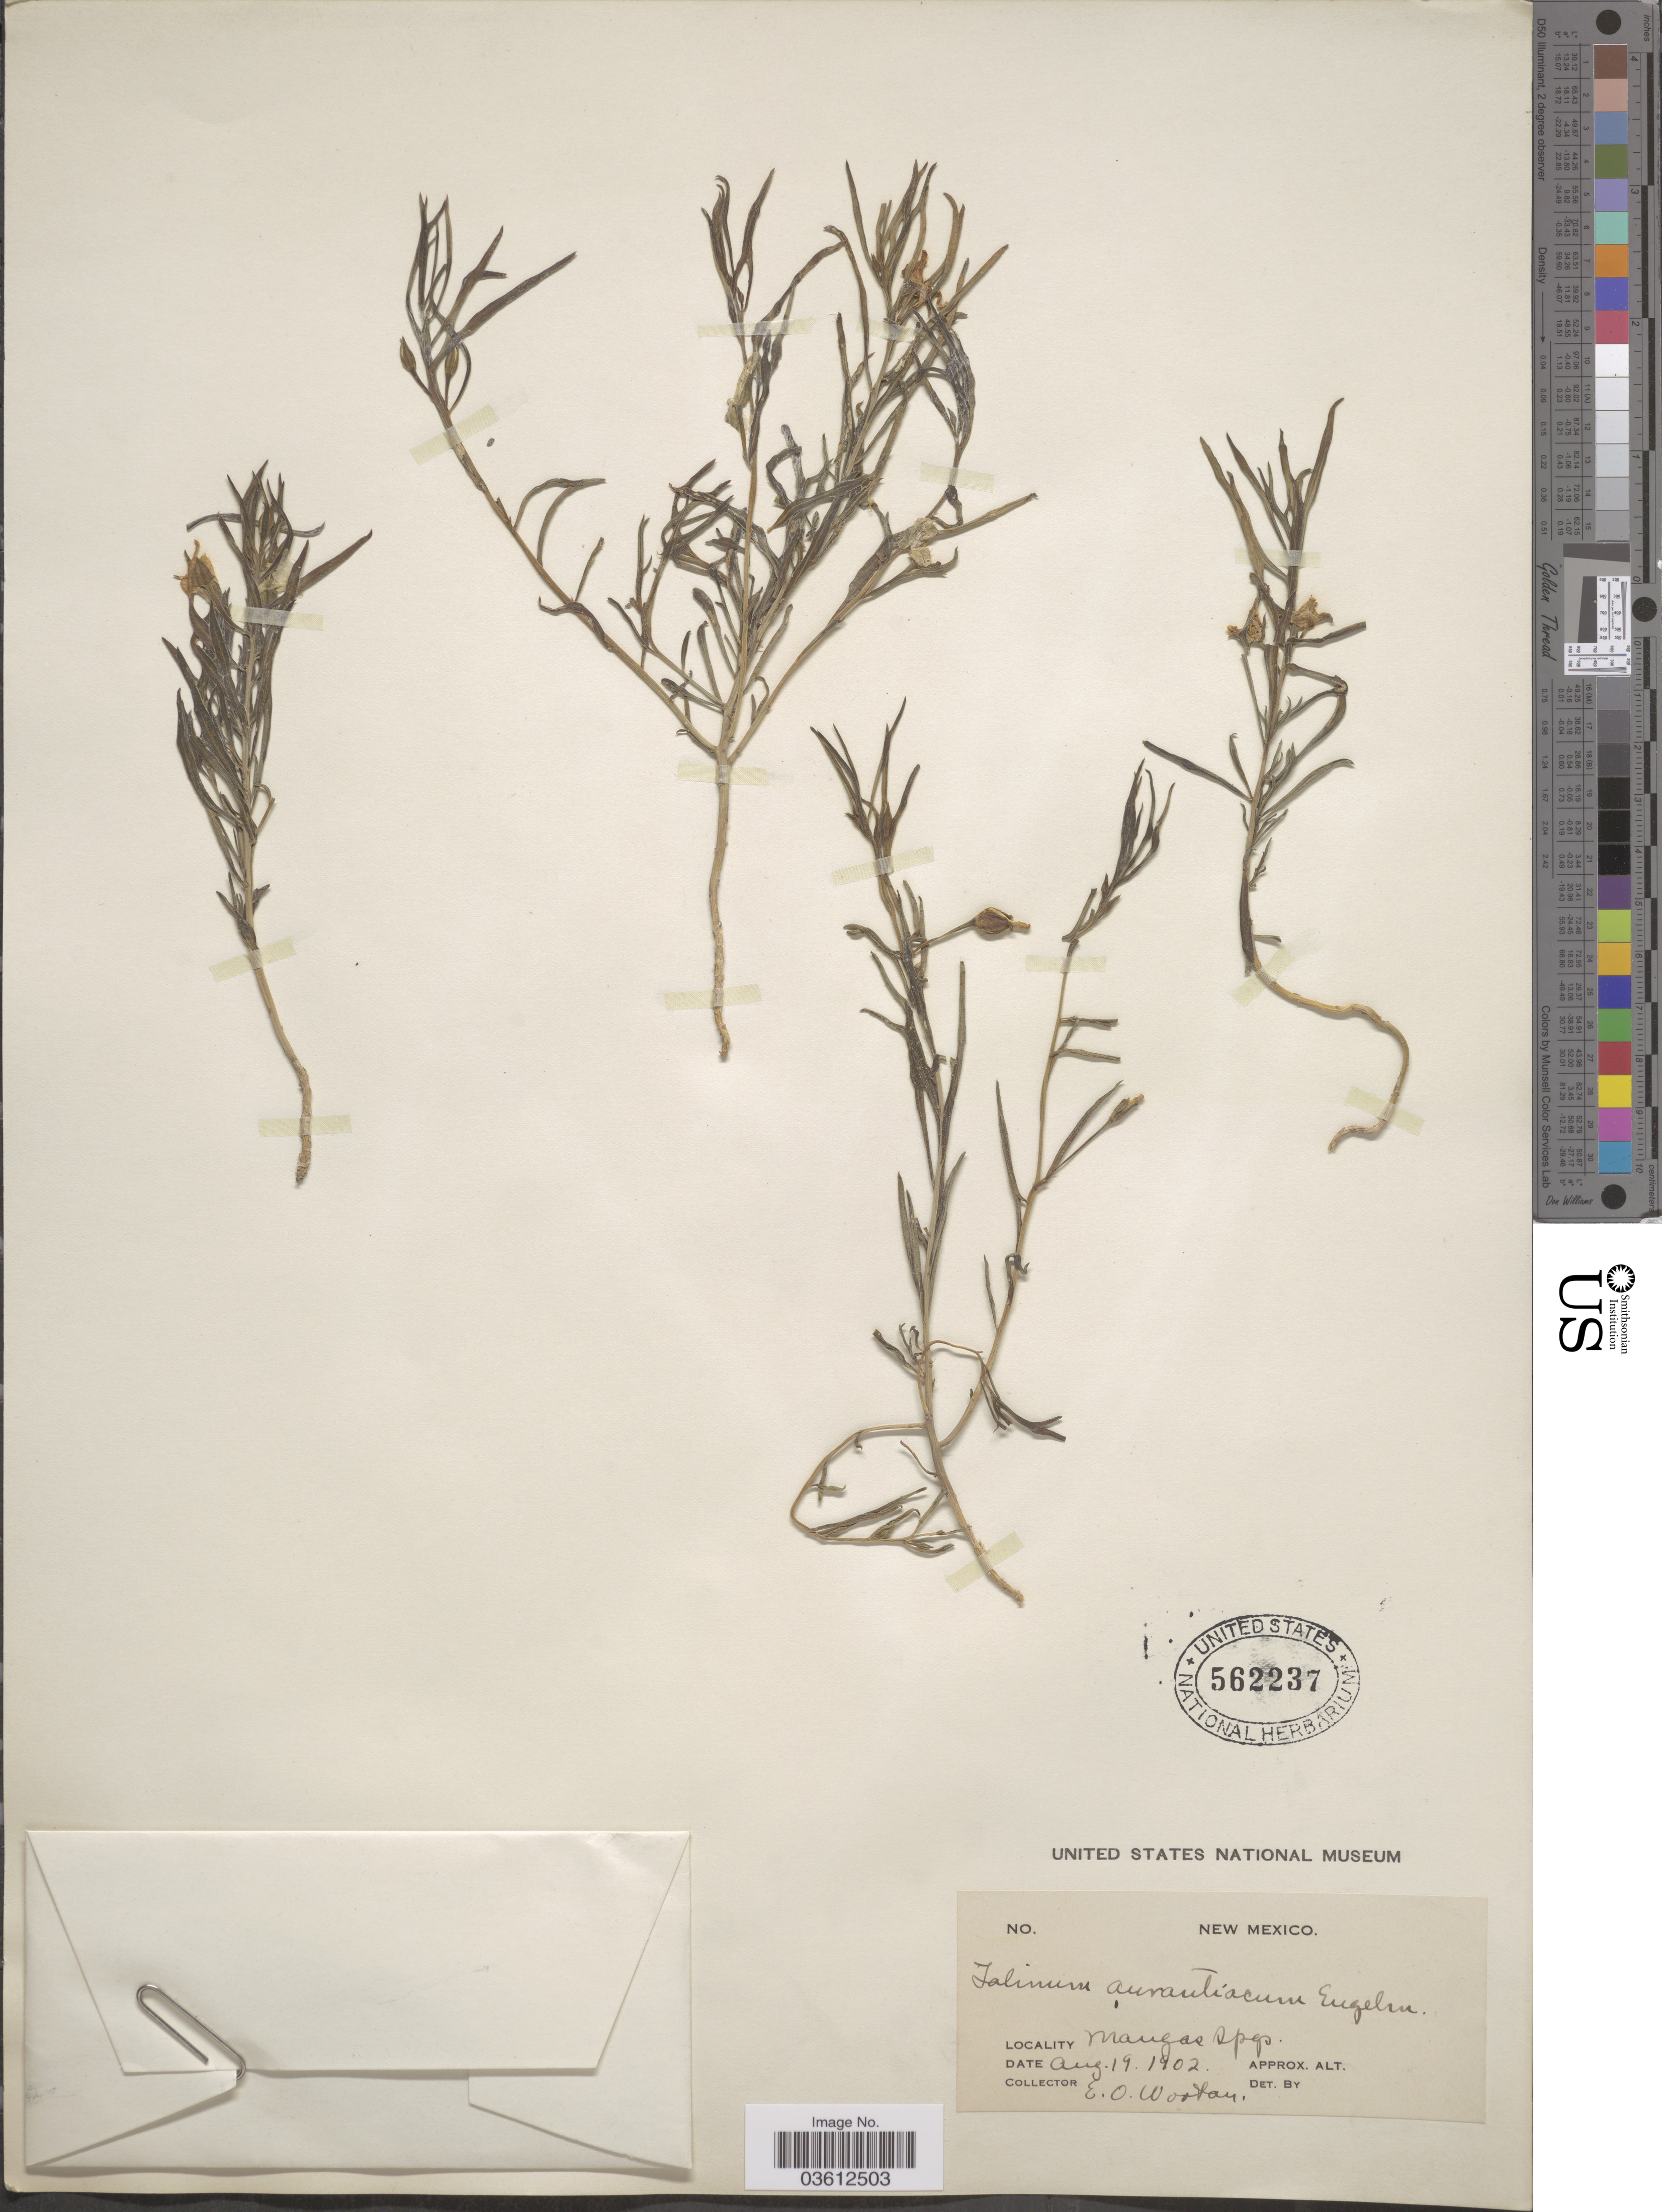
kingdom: Plantae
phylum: Tracheophyta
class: Magnoliopsida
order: Caryophyllales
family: Talinaceae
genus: Talinum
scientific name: Talinum aurantiacum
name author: Engelm. in A. Gray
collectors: E. O. Wooton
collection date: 1902-08-19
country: United States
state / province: New Mexico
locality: Mangas Spgs.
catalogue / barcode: US 562237